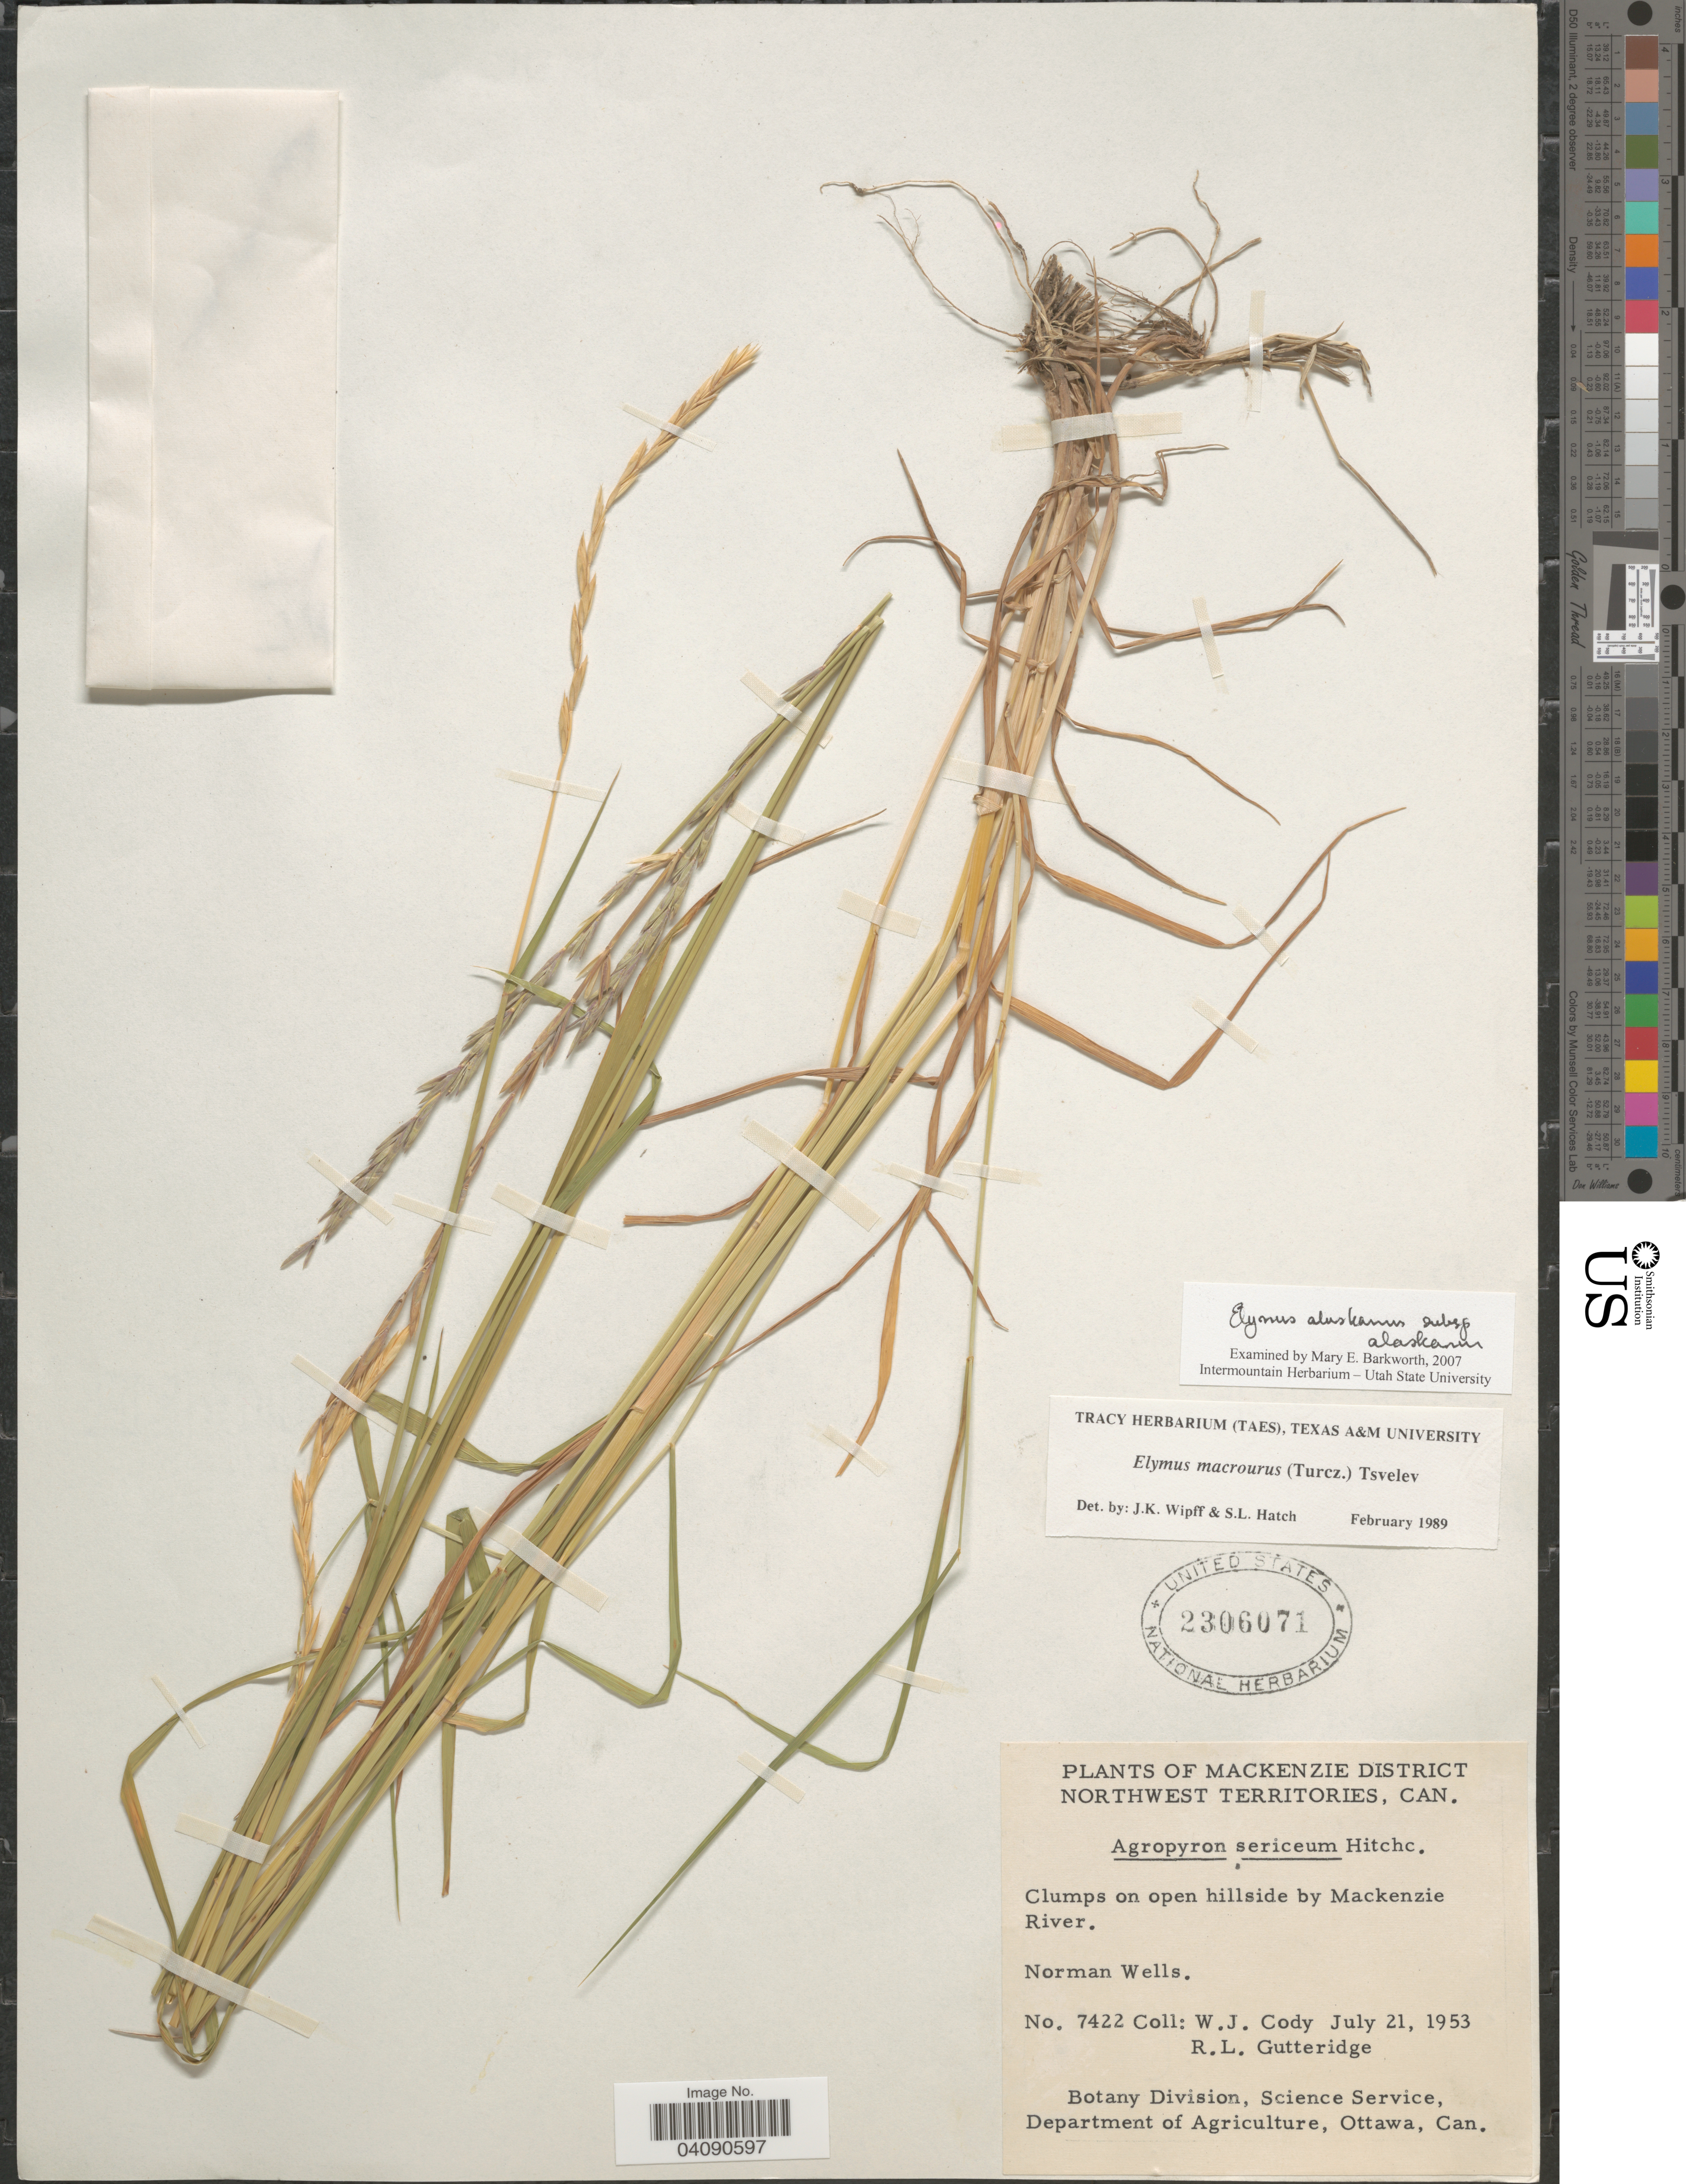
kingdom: Plantae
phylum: Tracheophyta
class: Liliopsida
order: Poales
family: Poaceae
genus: Elymus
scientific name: Elymus alaskanus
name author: (Scribn. & Merr.) Á. Löve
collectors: W. Cody & R. Gutteridge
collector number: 7422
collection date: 1953-07-21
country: Canada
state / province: Northwest Territories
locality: Mackenzie District. Clumps on open hillside by Mackenzie River. Norman Wells.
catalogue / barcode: US 2306071